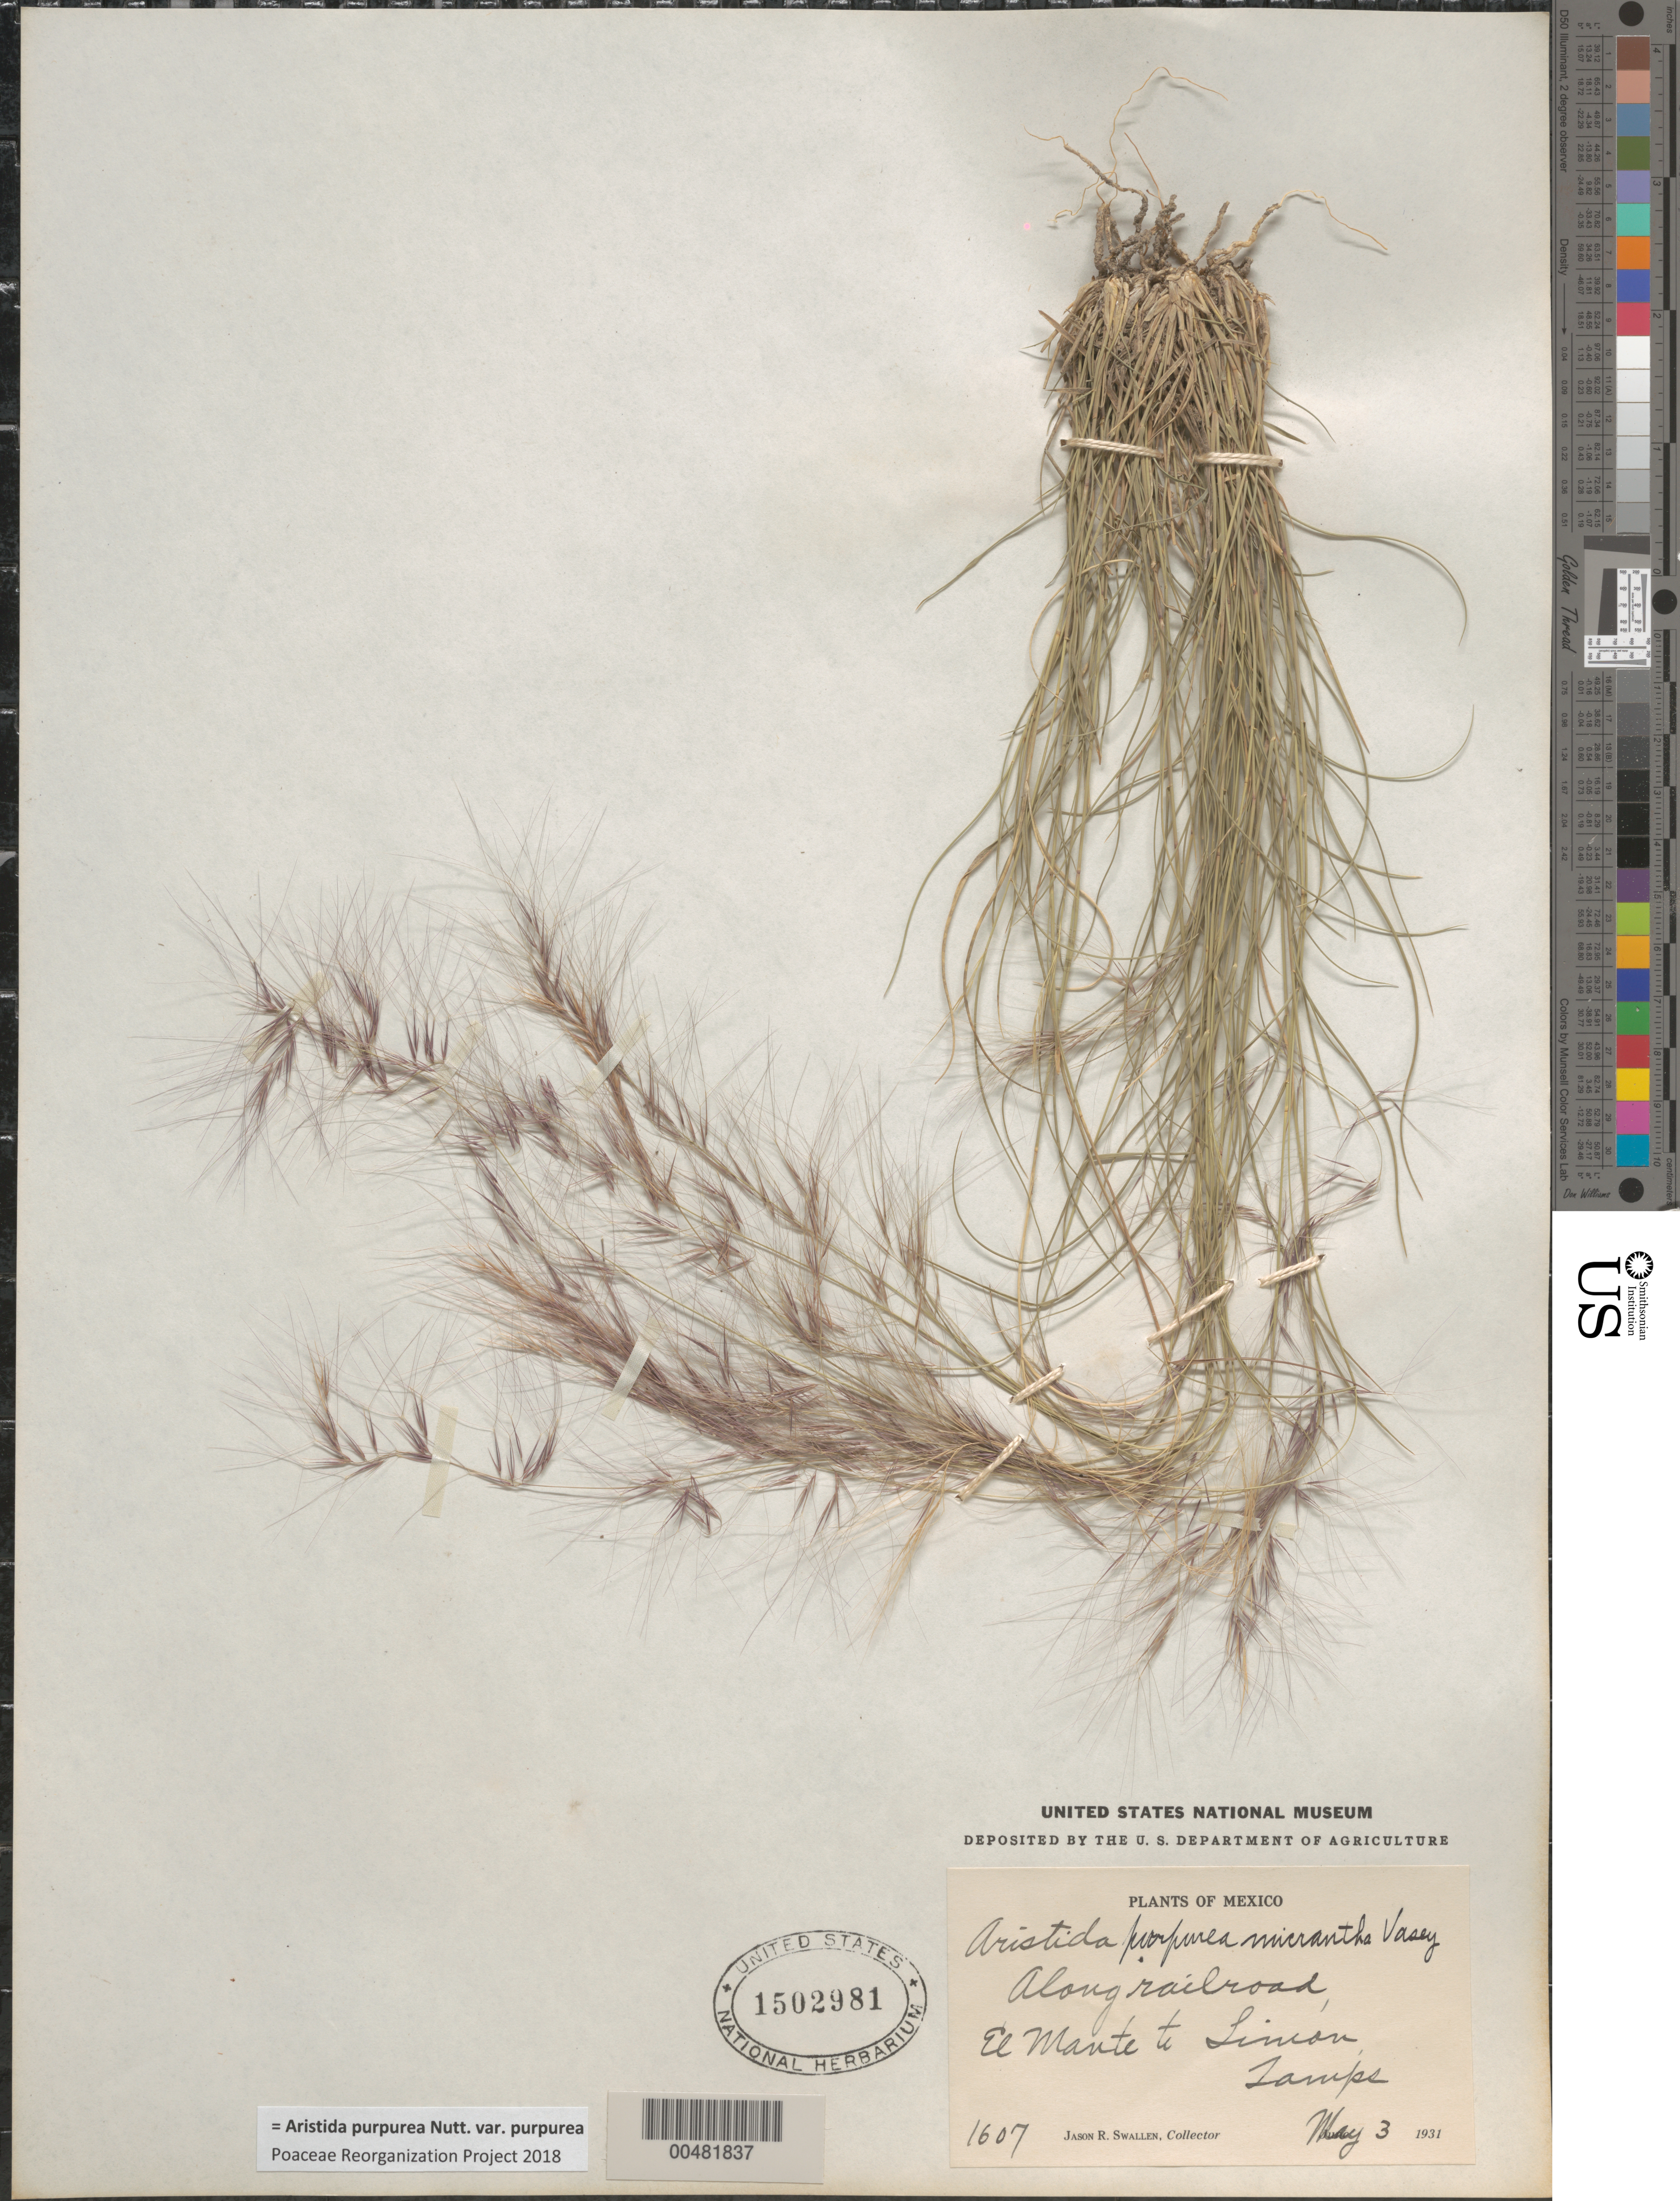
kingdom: Plantae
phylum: Tracheophyta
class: Liliopsida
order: Poales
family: Poaceae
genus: Aristida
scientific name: Aristida purpurea var. purpurea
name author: Nutt.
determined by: Poaceae Reorganization Project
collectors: J. R. Swallen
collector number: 1607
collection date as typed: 3 May 1931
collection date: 1931-05-03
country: Mexico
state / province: Tamaulipas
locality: El Mante to Limon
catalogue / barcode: US 1502981